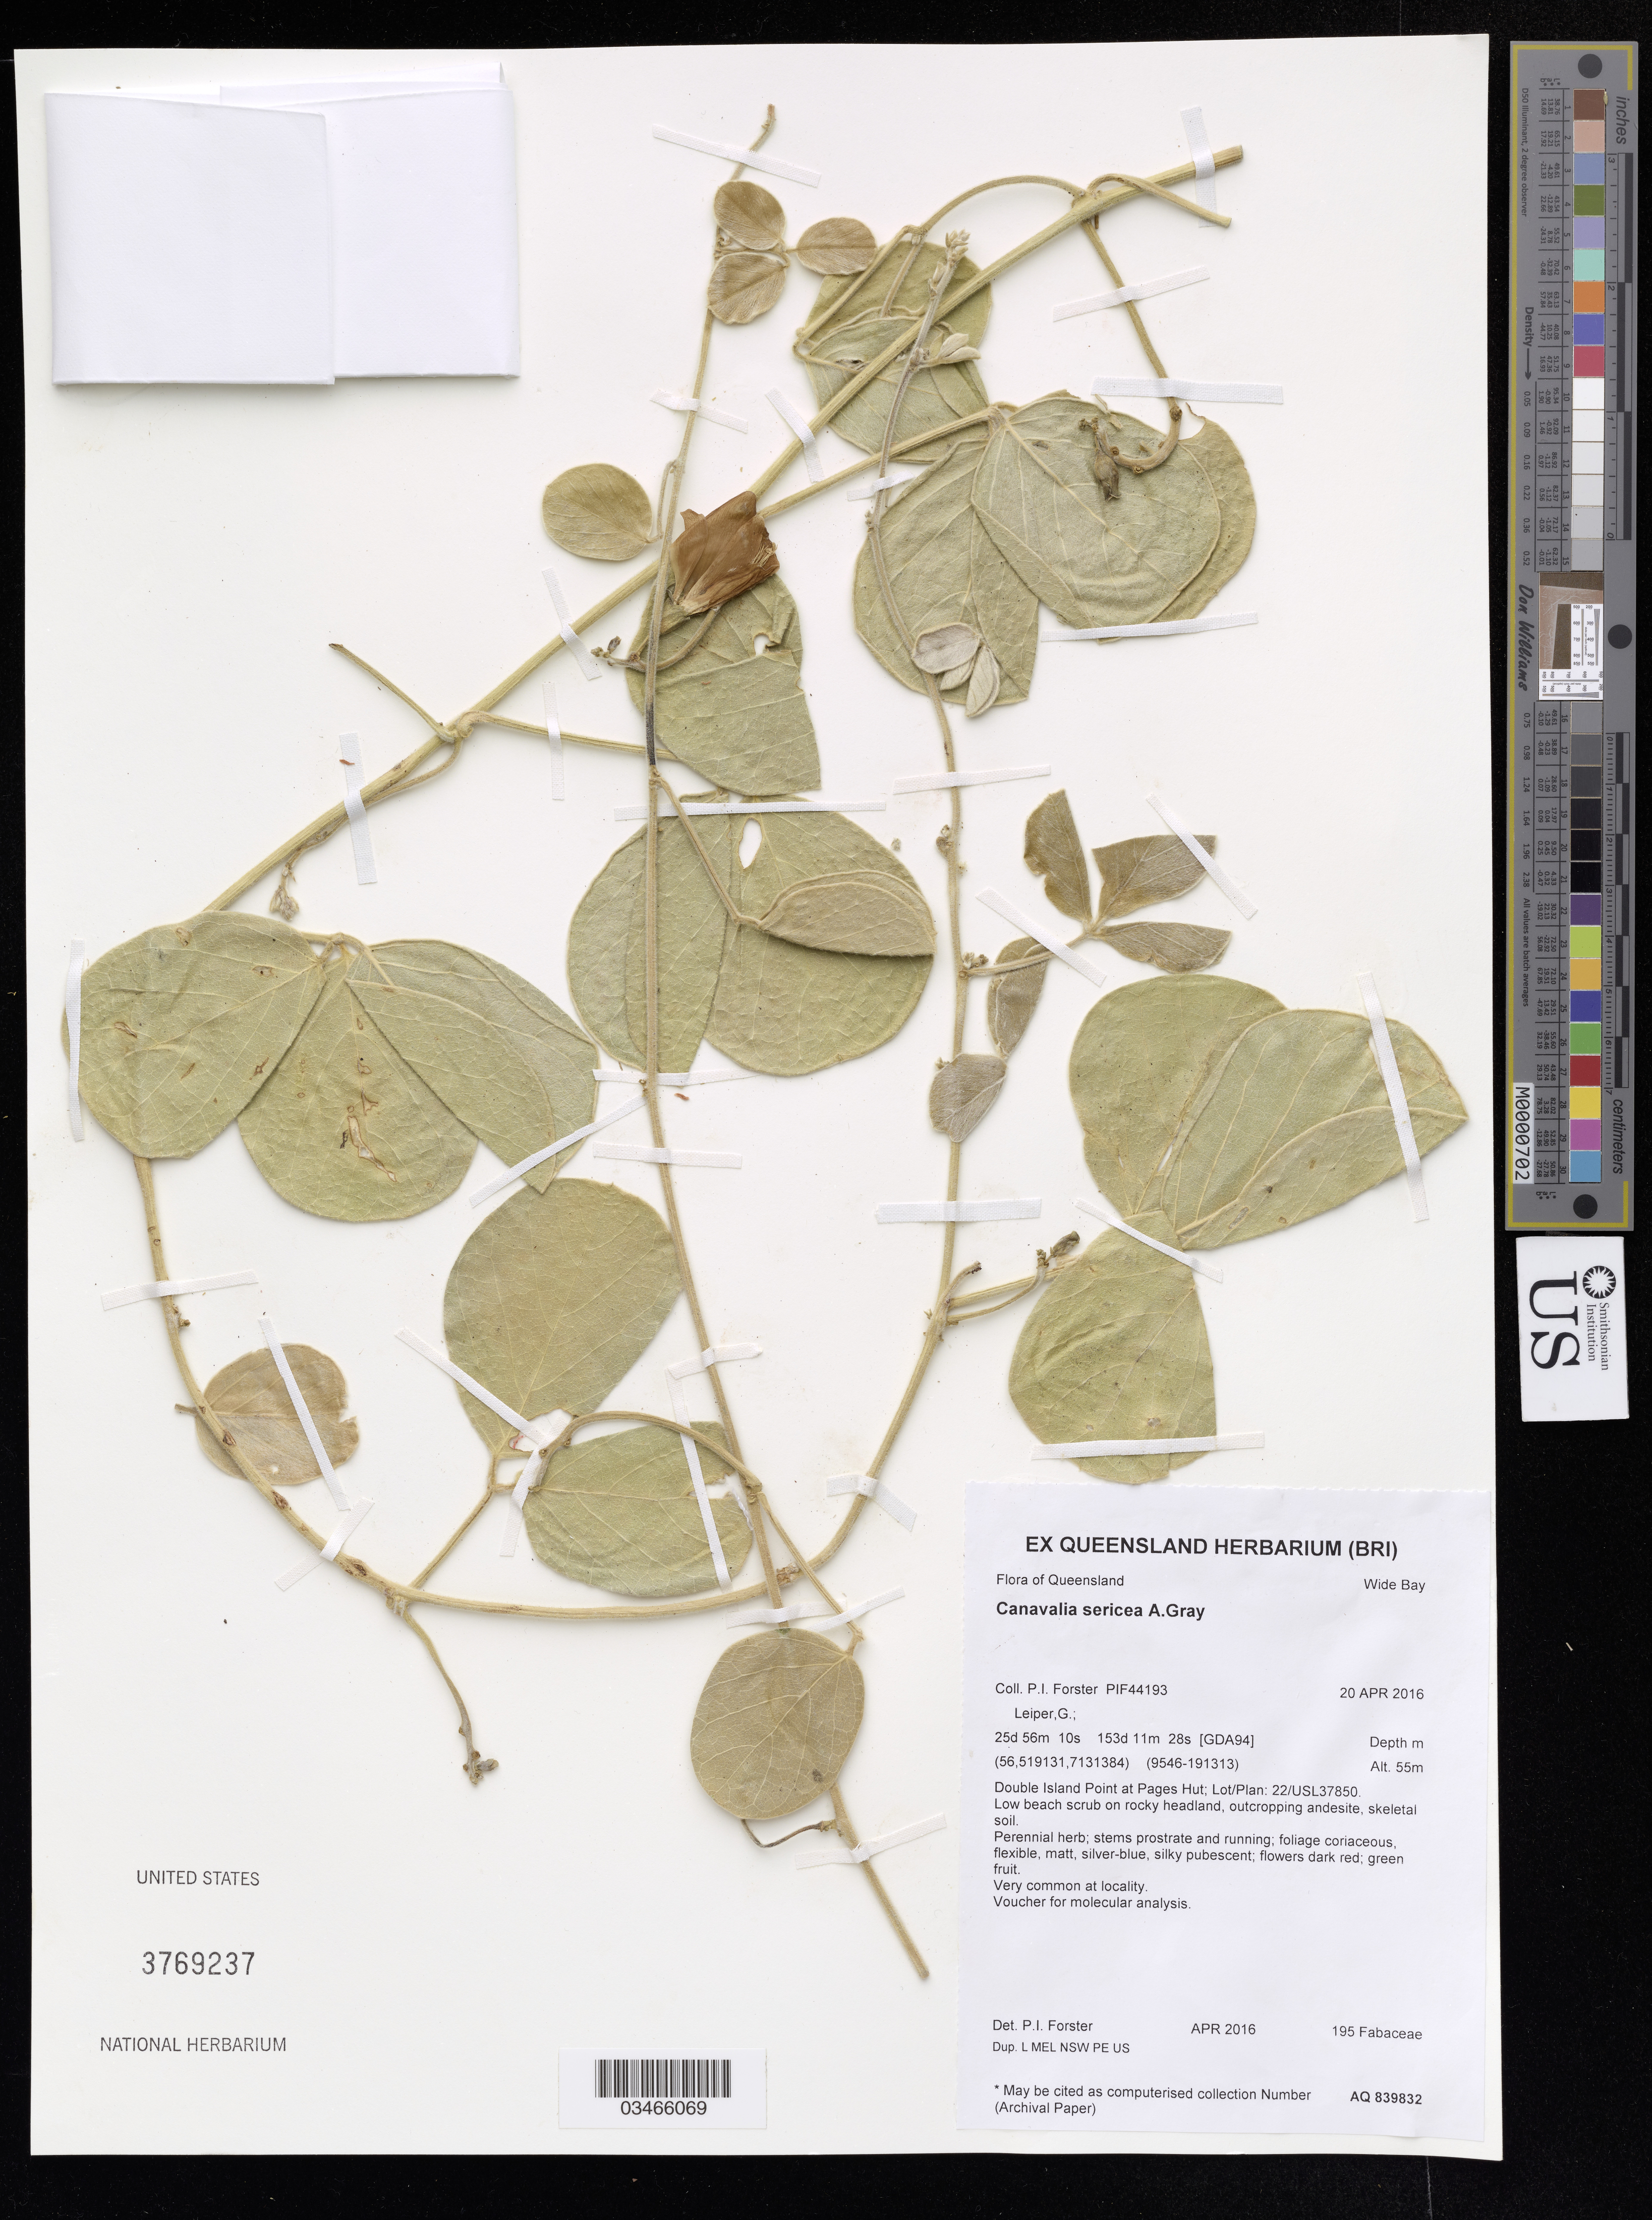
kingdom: Plantae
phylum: Tracheophyta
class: Magnoliopsida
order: Fabales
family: Fabaceae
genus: Canavalia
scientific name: Canavalia sericea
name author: A. Gray in Wilkes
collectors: P. Forster & G. Leiper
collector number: PIF44193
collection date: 2016-04-20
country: Australia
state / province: Queensland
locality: GDA94. Double Island Point at Pages Hut; Lot/Plan: 22/USL37850. Low beach scrub on rocky headland, outcropping andesite, skeletal soil.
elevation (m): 55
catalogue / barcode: US 3769237